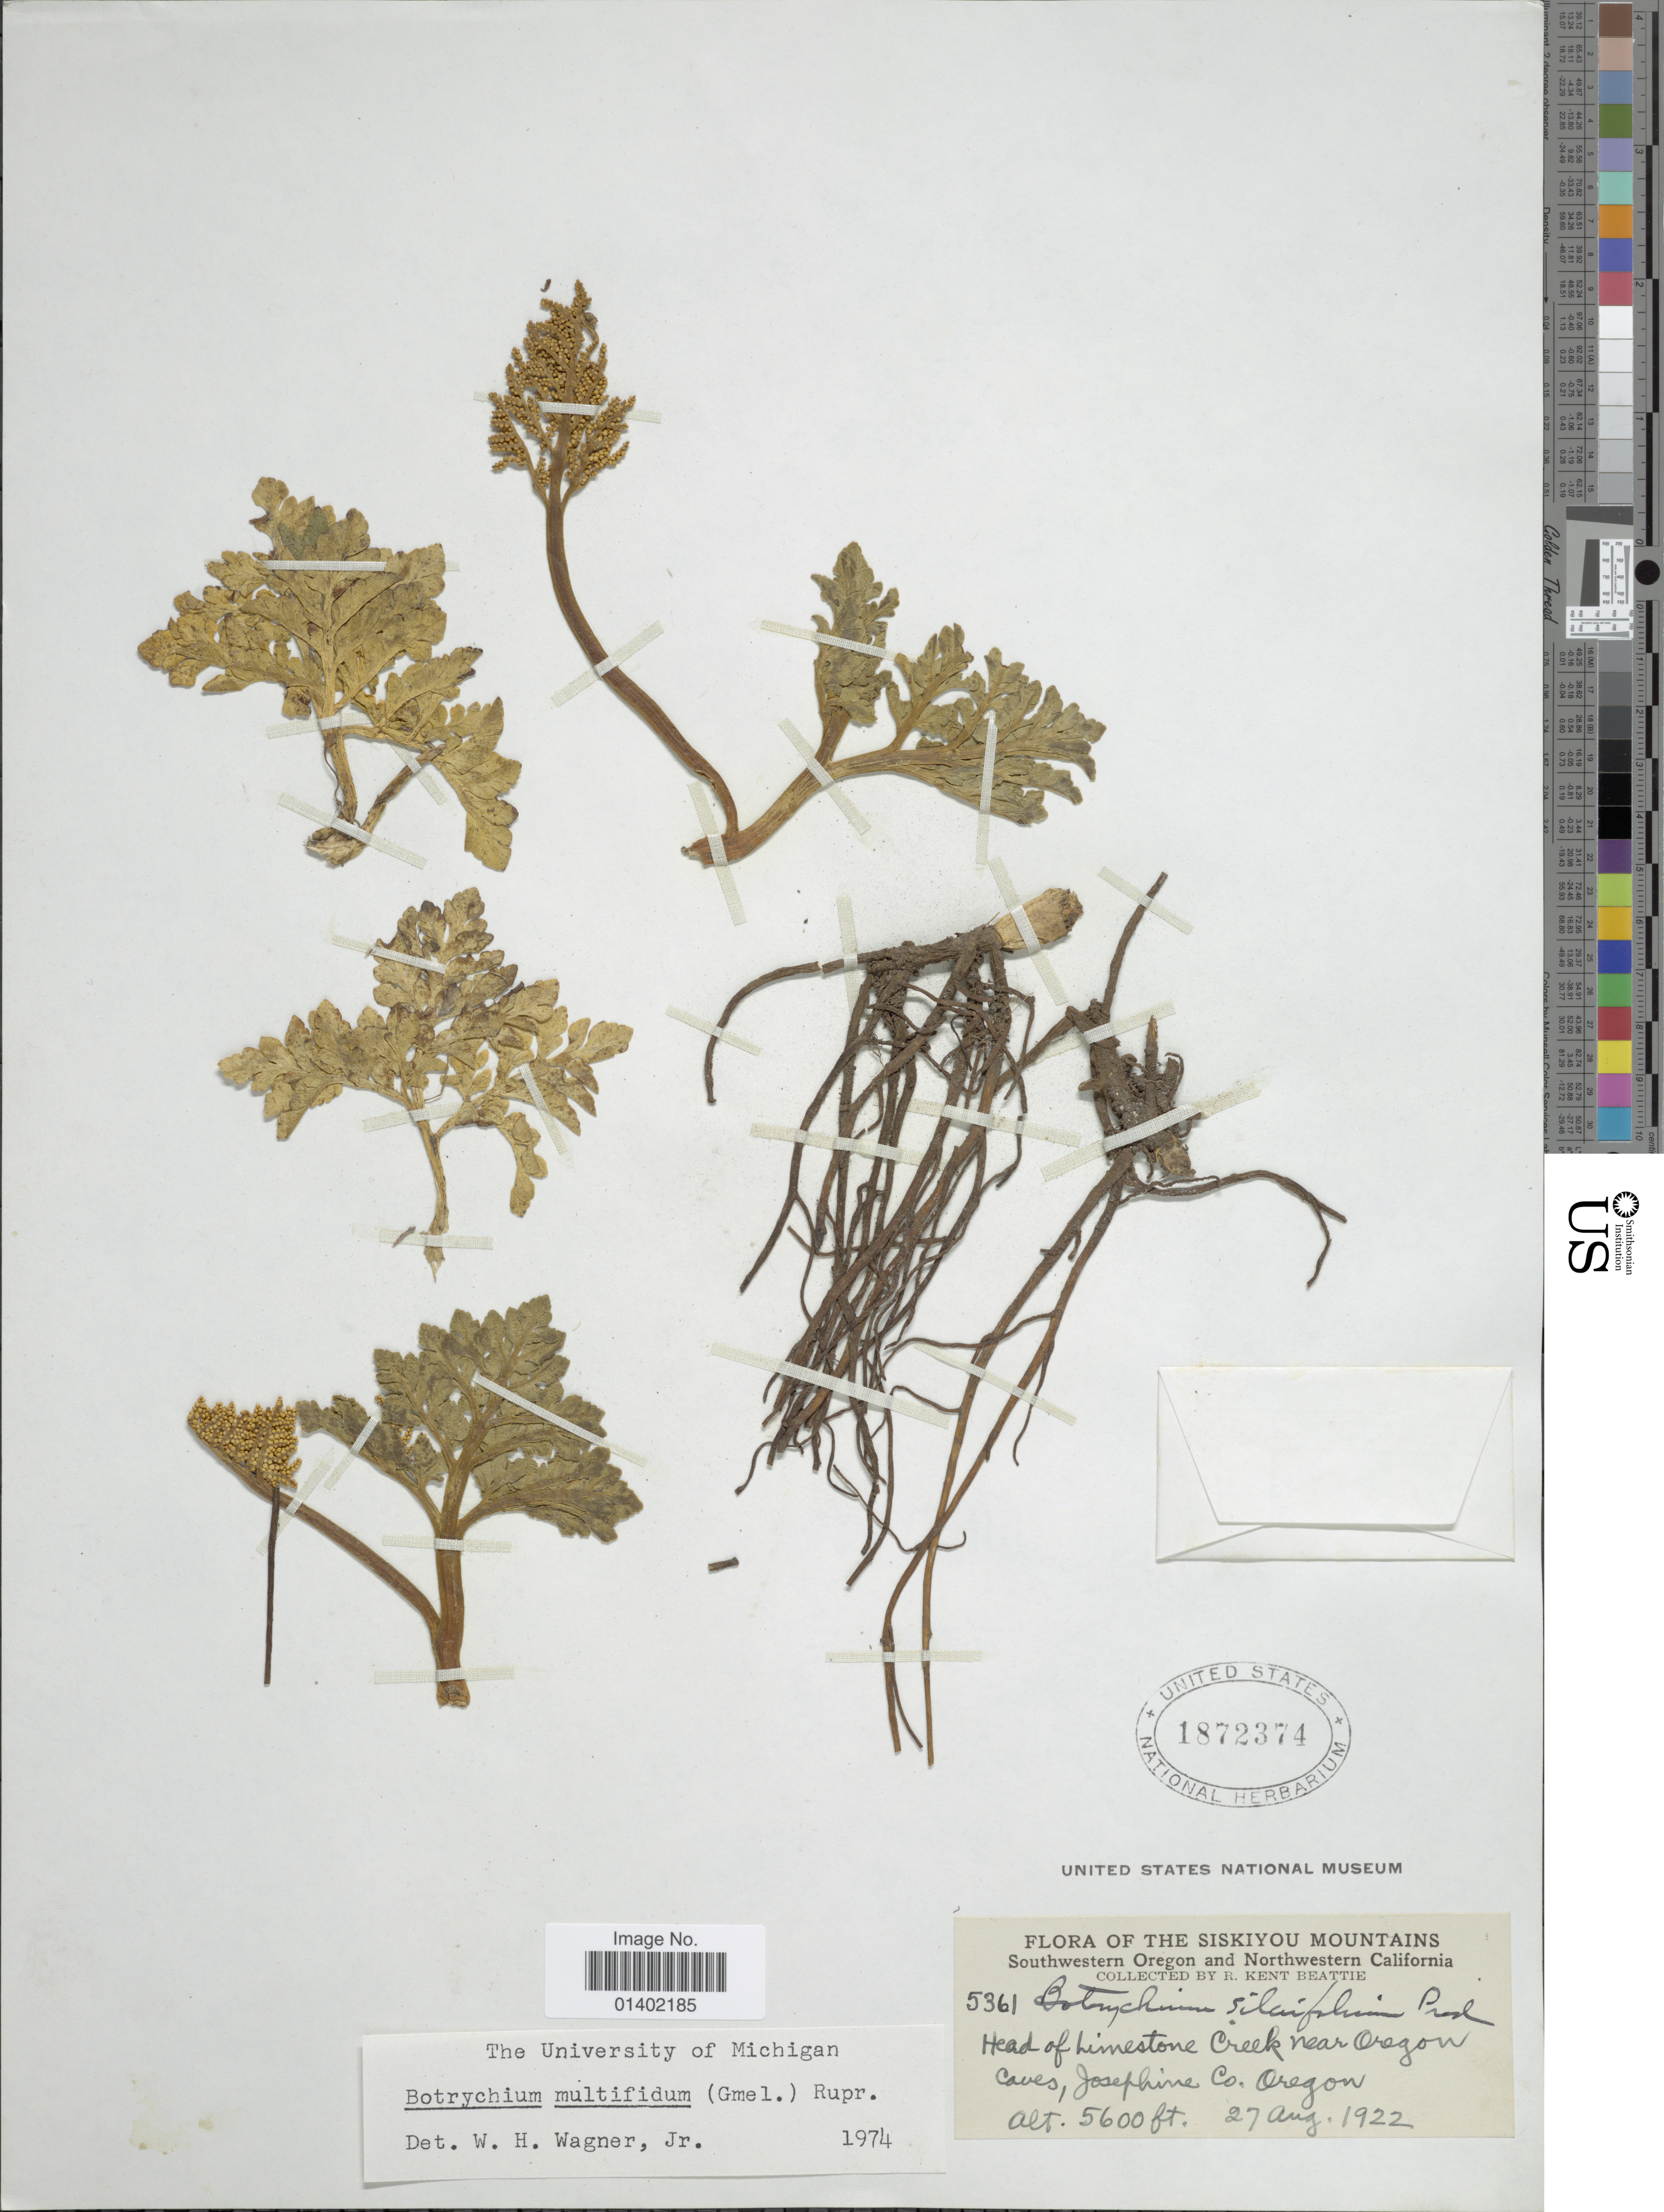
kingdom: Plantae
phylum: Tracheophyta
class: Polypodiopsida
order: Ophioglossales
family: Ophioglossaceae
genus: Botrychium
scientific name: Botrychium multifidum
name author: (J.F. Gmel.) Rupr.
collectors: R. K. Beattie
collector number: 5361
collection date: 1922-08-27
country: United States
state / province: Oregon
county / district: Josephine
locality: Siskiyou Mountains, Southwestern Oregon and Northwestern California, Head of Limestone Creek near Oregon caves, Josephine Co, Oregon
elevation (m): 1707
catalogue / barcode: US 1872374